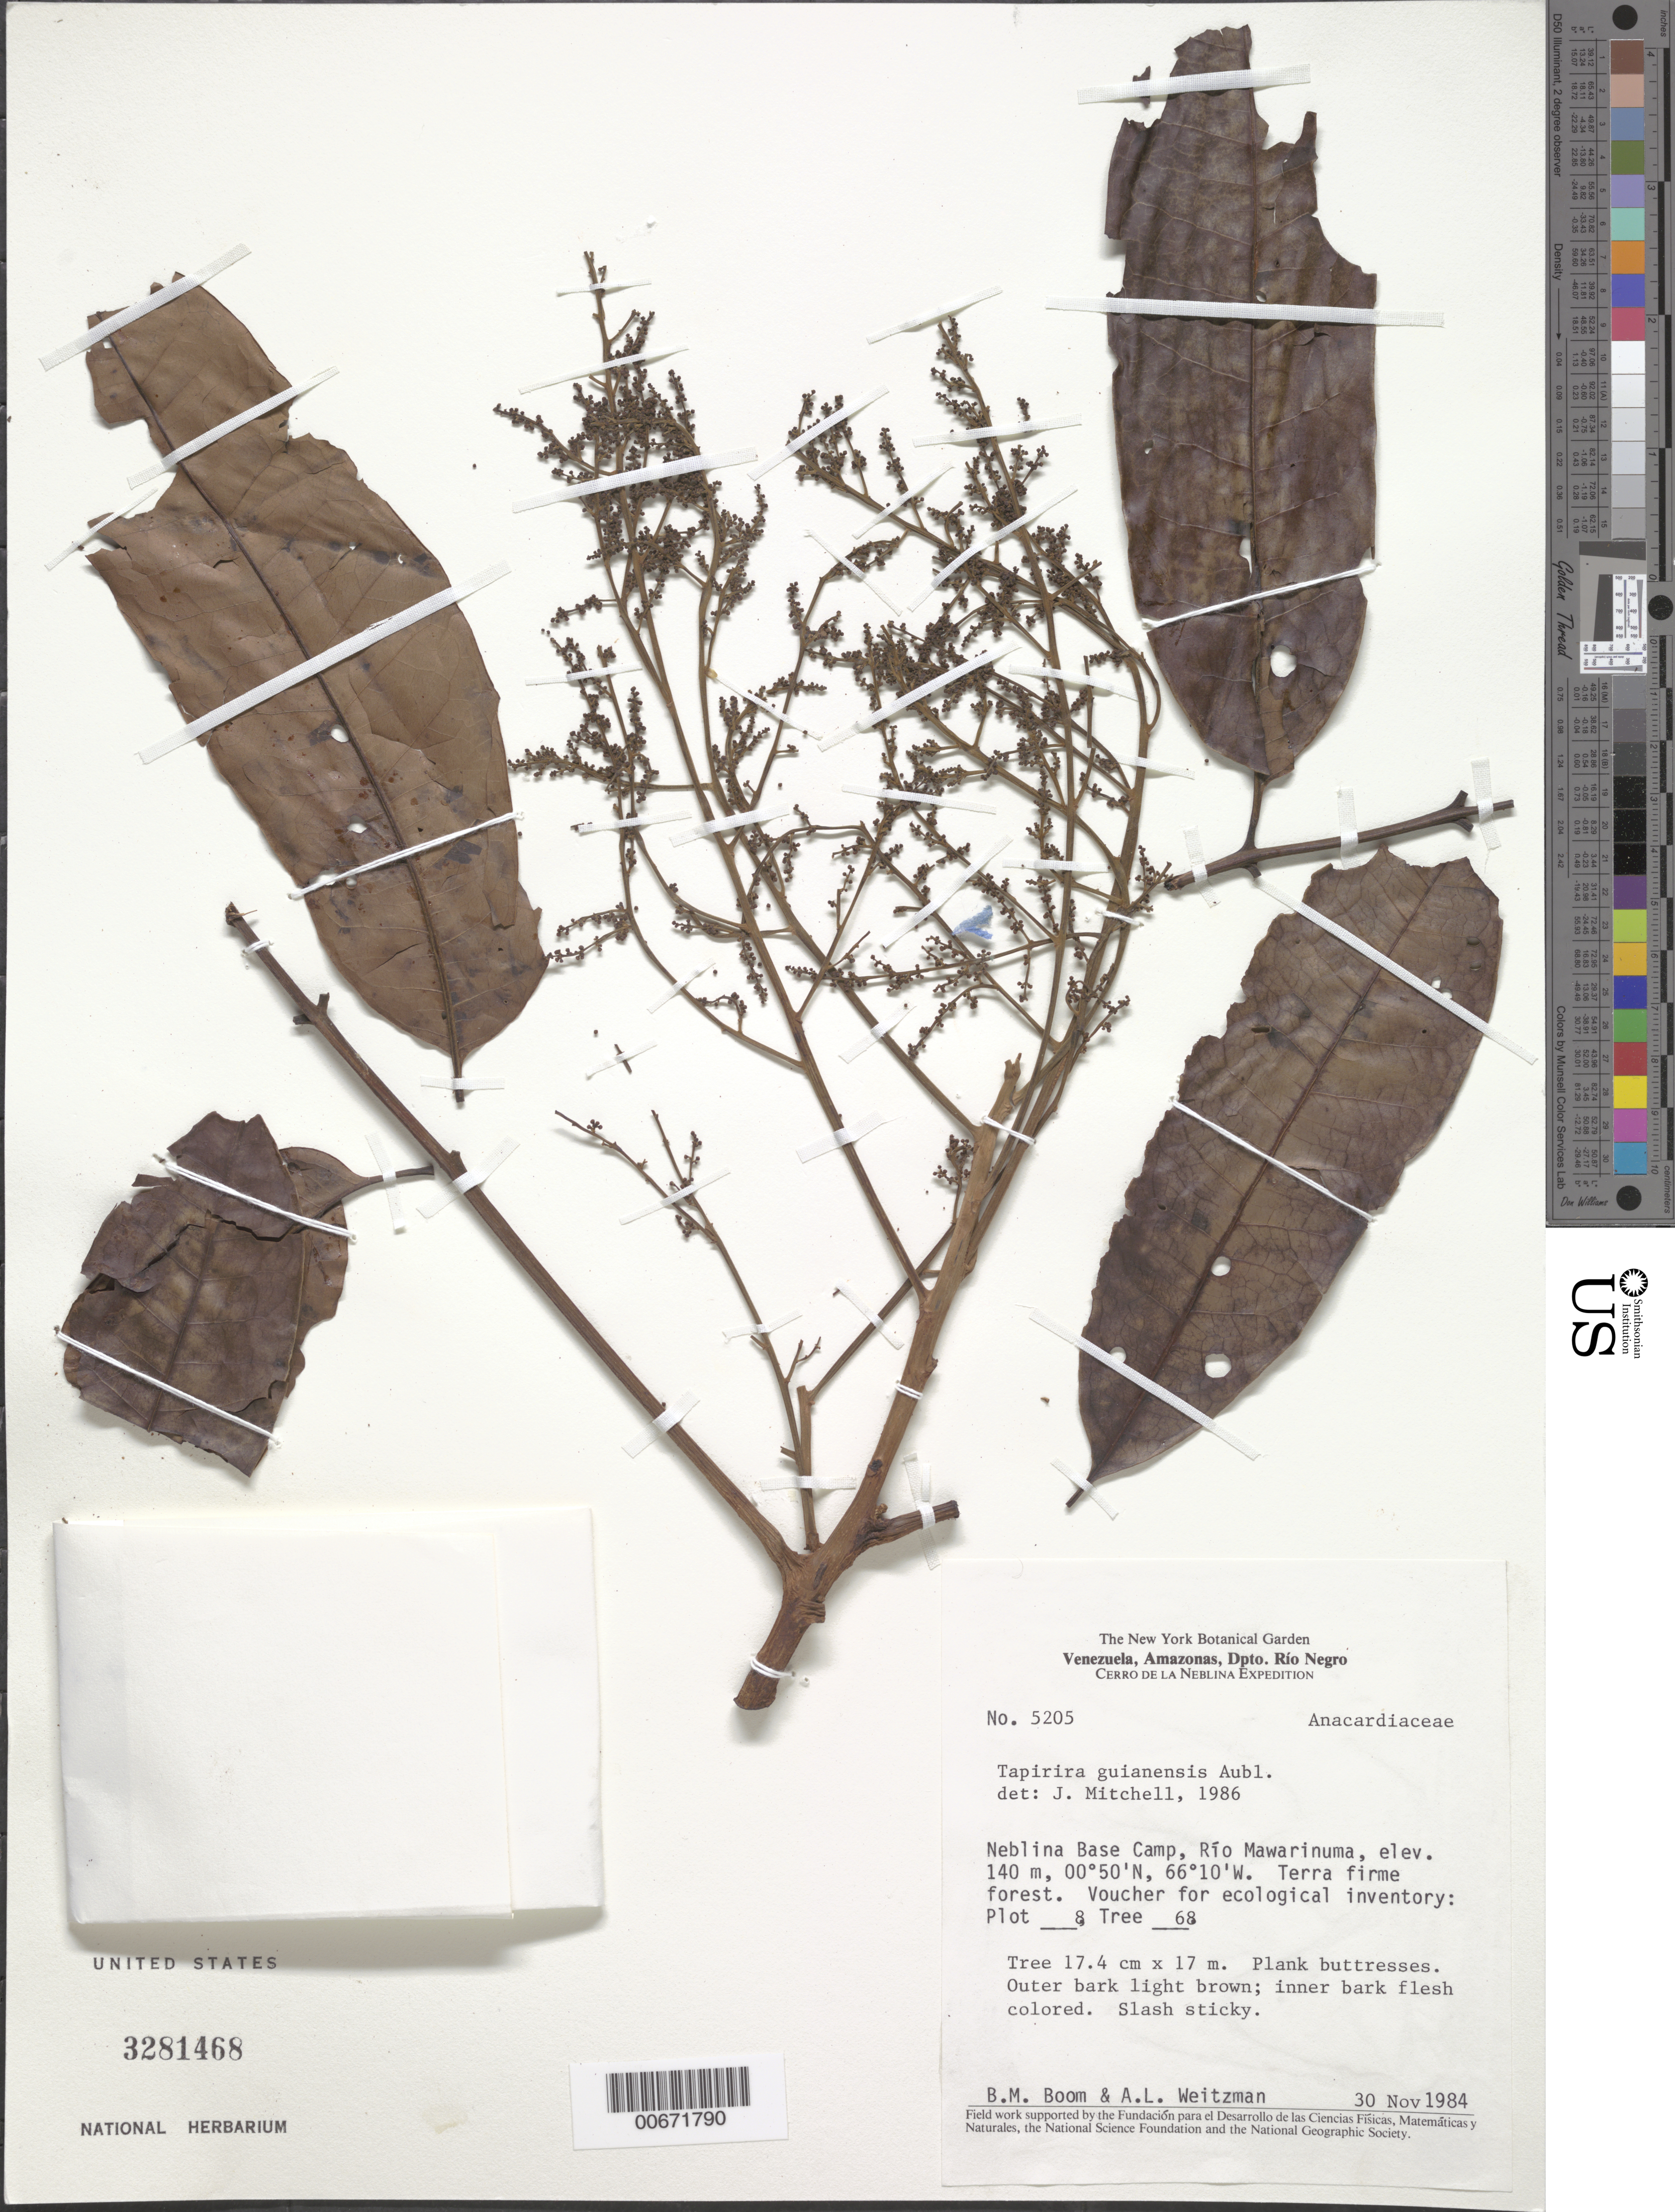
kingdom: Plantae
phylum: Tracheophyta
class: Magnoliopsida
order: Sapindales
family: Anacardiaceae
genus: Tapirira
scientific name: Tapirira guianensis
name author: Aubl.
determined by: Mitchell, John D.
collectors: B. M. Boom & A. L. Weitzman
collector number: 5205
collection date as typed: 30-Nov-84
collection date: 1984-11-30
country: Venezuela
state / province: Amazonas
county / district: Río Negro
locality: Cerro de la Neblina Base Camp, Río Mawarinuma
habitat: Terra firma forest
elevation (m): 140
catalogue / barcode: US 3281468